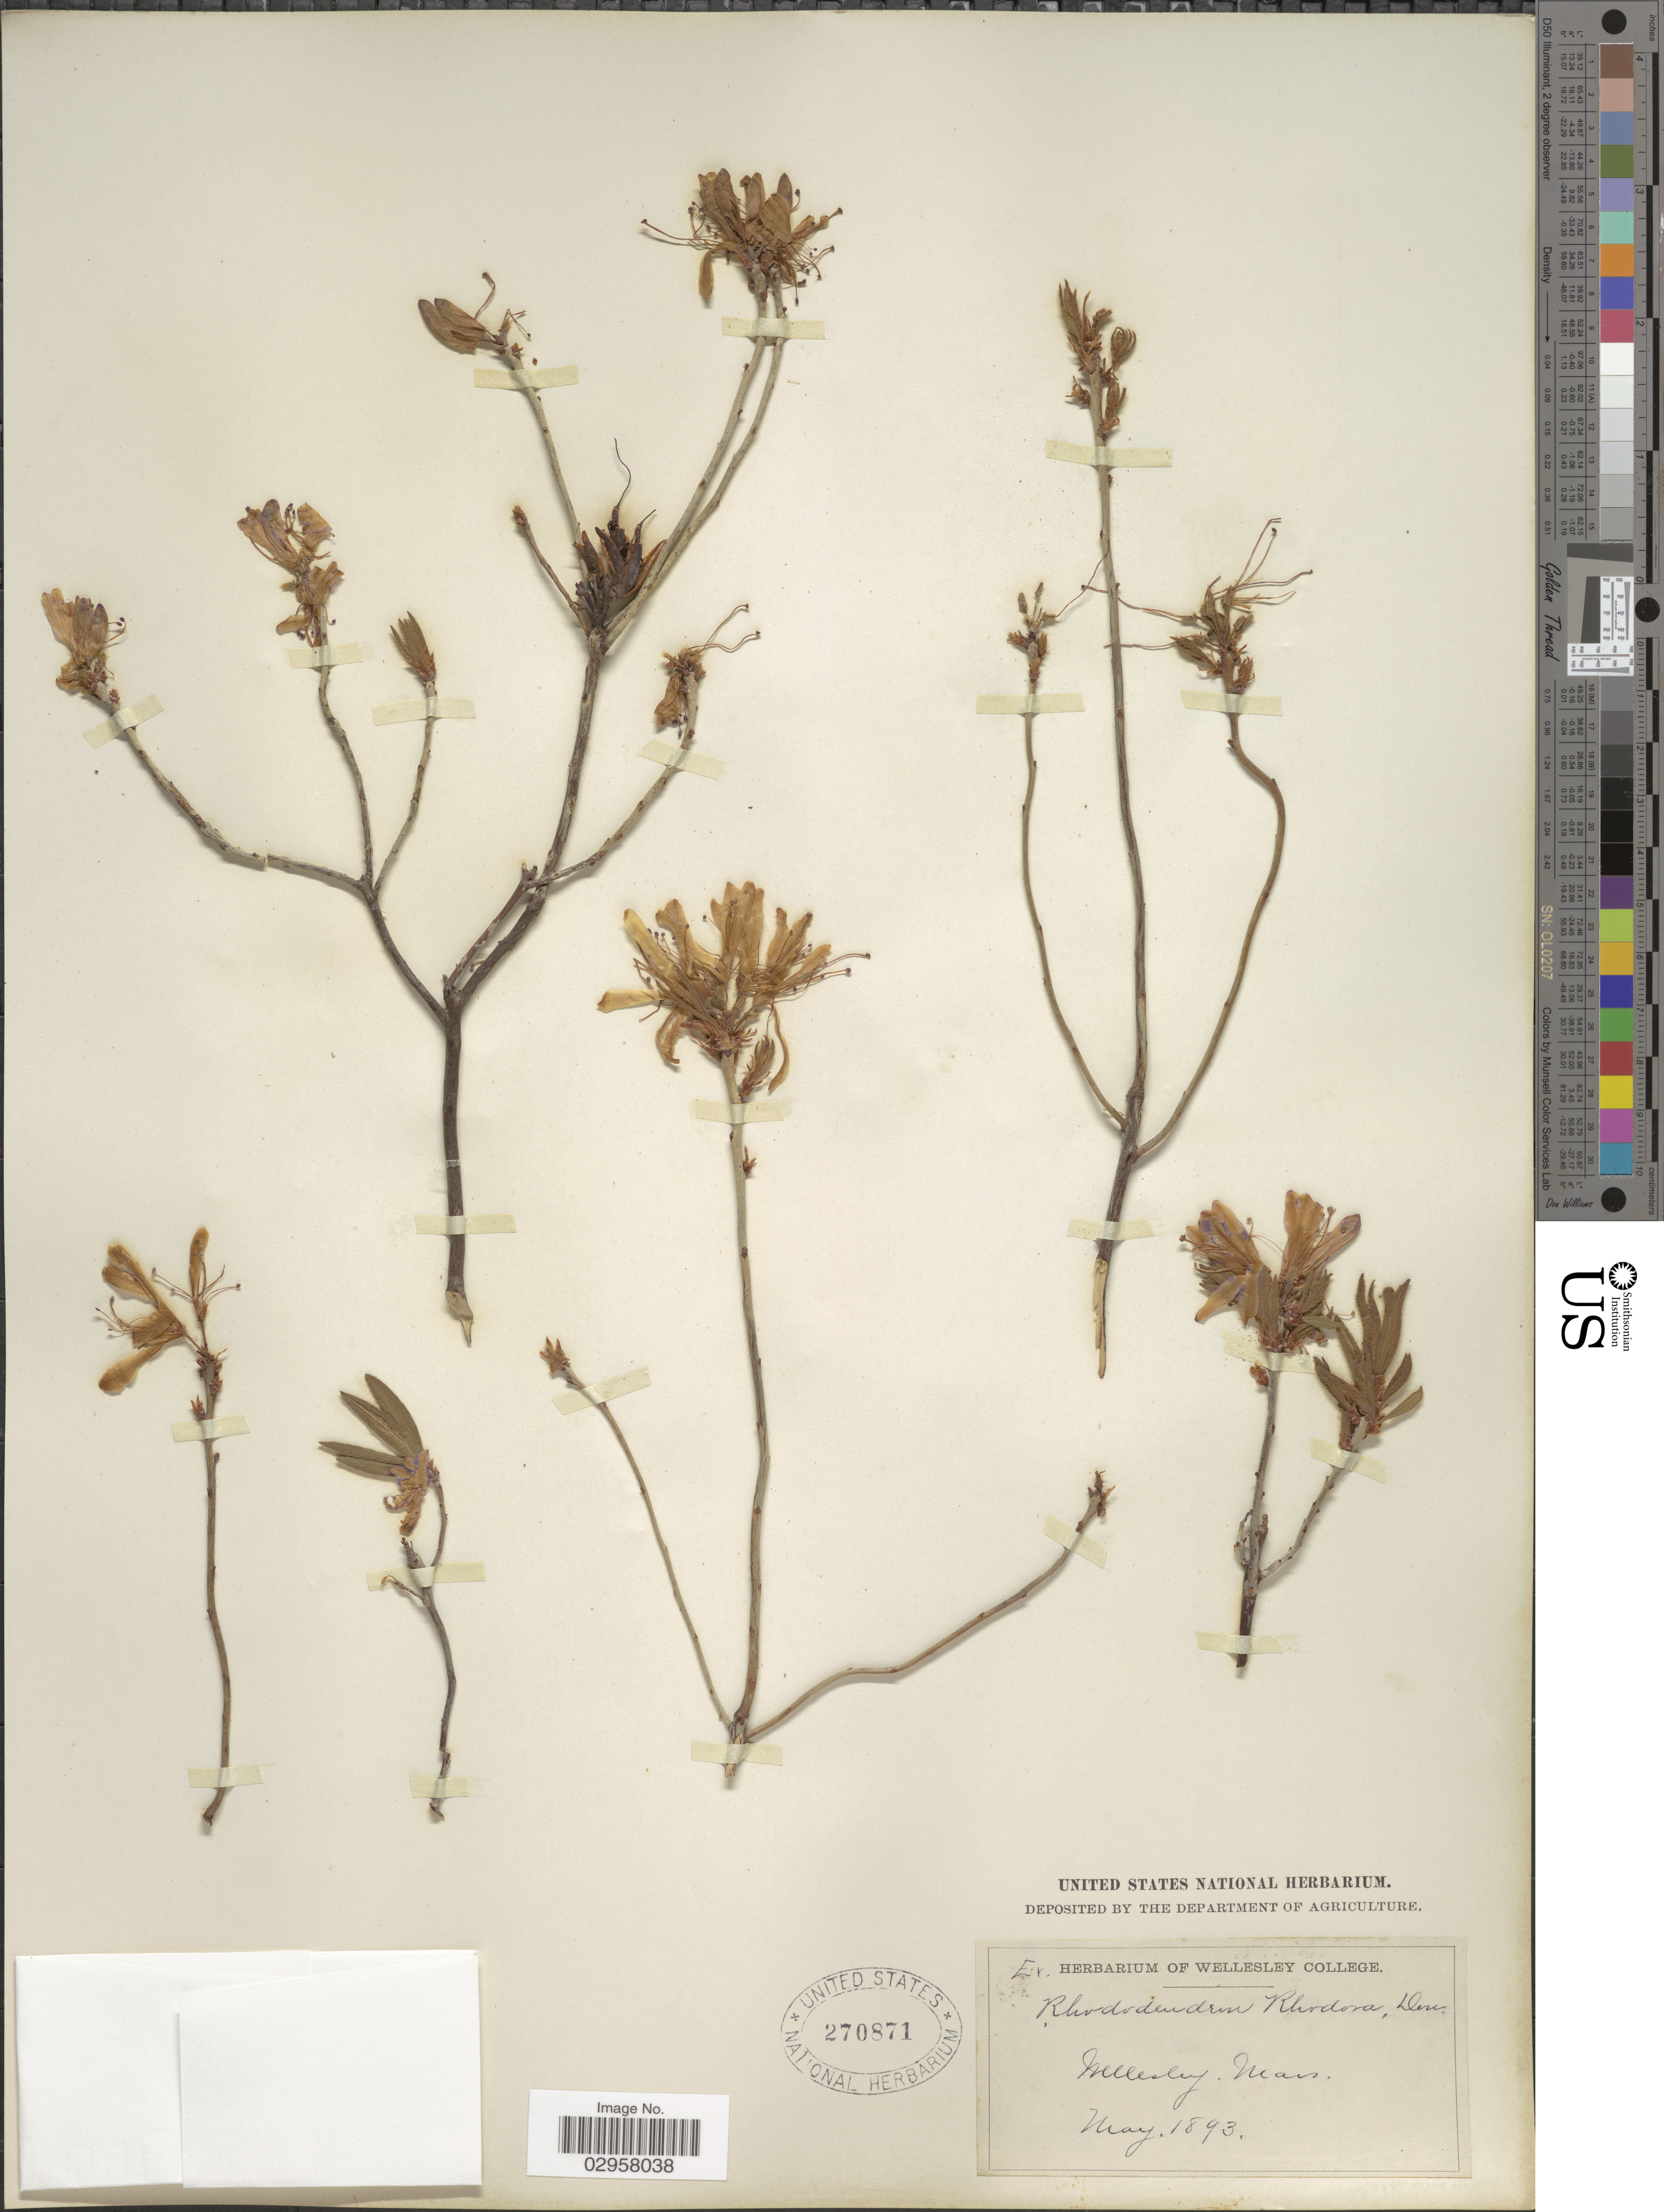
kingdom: Plantae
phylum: Tracheophyta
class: Magnoliopsida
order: Ericales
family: Ericaceae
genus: Rhododendron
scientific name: Rhododendron canadense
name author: (L.) Torr.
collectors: ex herb. Wellesley College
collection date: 1893-05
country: United States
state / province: Massachusetts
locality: Wellesley.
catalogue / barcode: US 270871